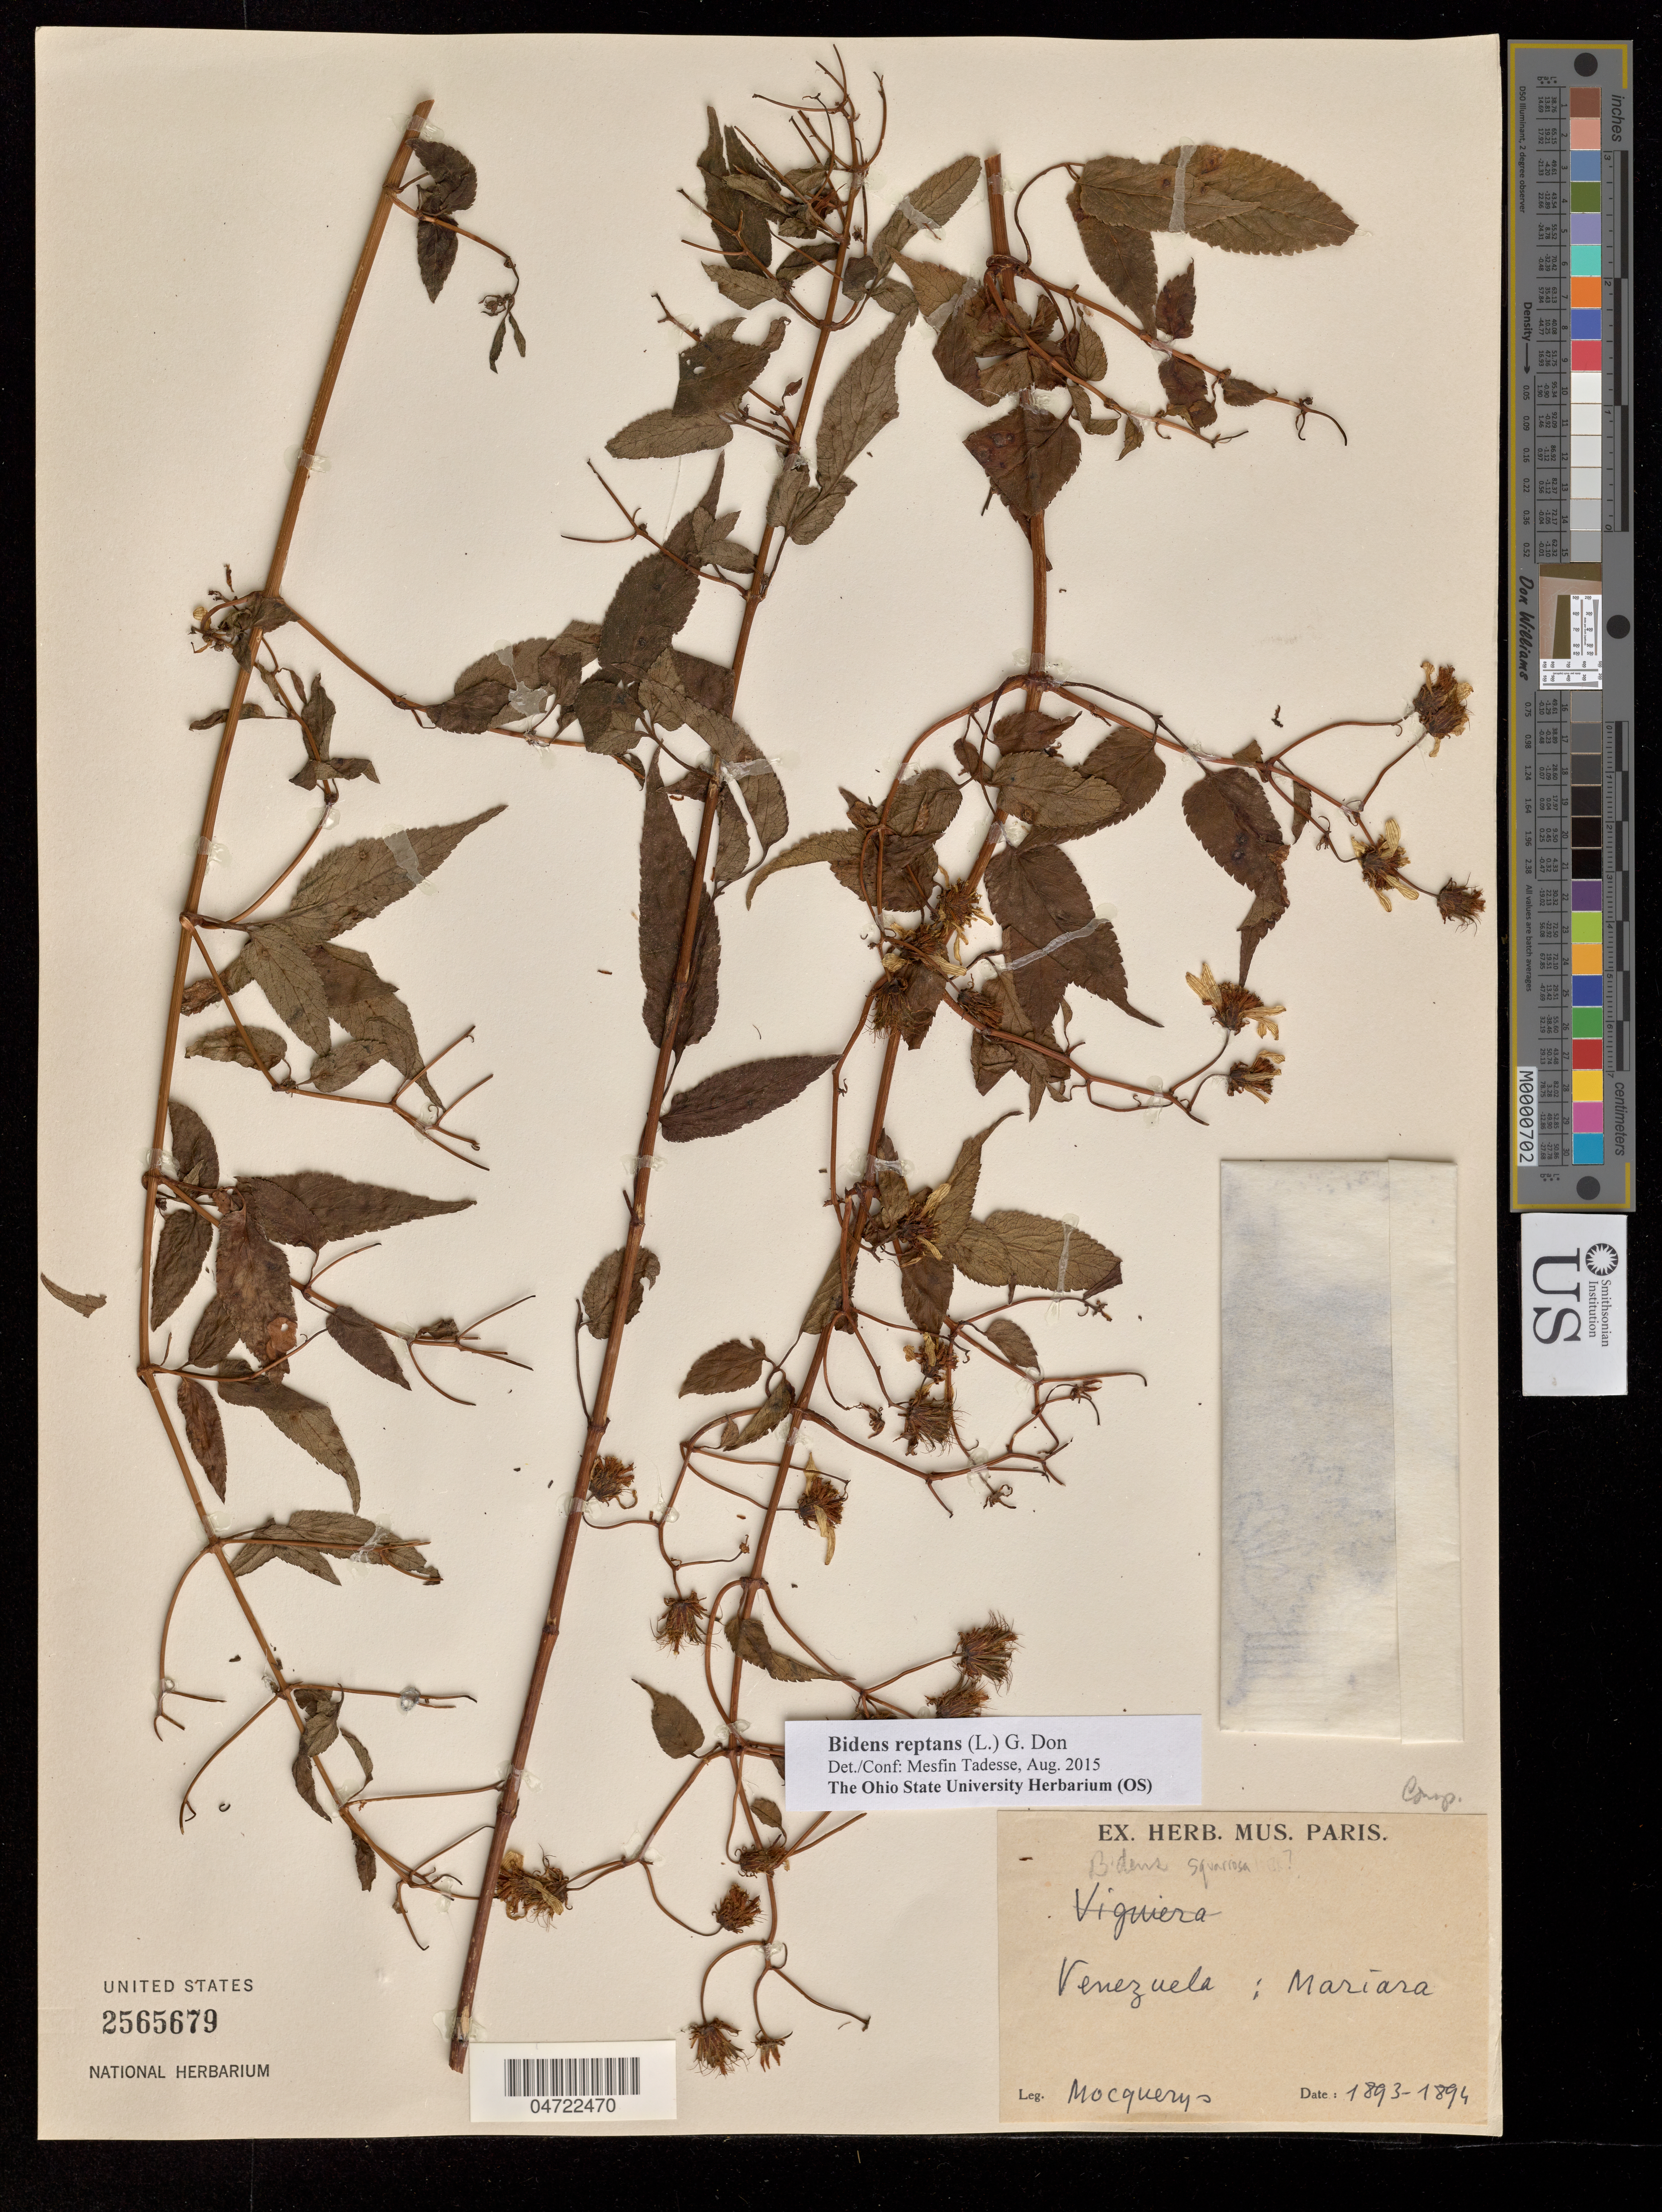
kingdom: Plantae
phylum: Tracheophyta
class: Magnoliopsida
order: Asterales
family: Asteraceae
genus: Bidens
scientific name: Bidens reptans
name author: (L.) G. Don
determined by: Tadesse, M.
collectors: A. Mocquerys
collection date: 1893/1894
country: Venezuela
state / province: Carabobo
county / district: Diego Ibarra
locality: Mariara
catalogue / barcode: US 2565679